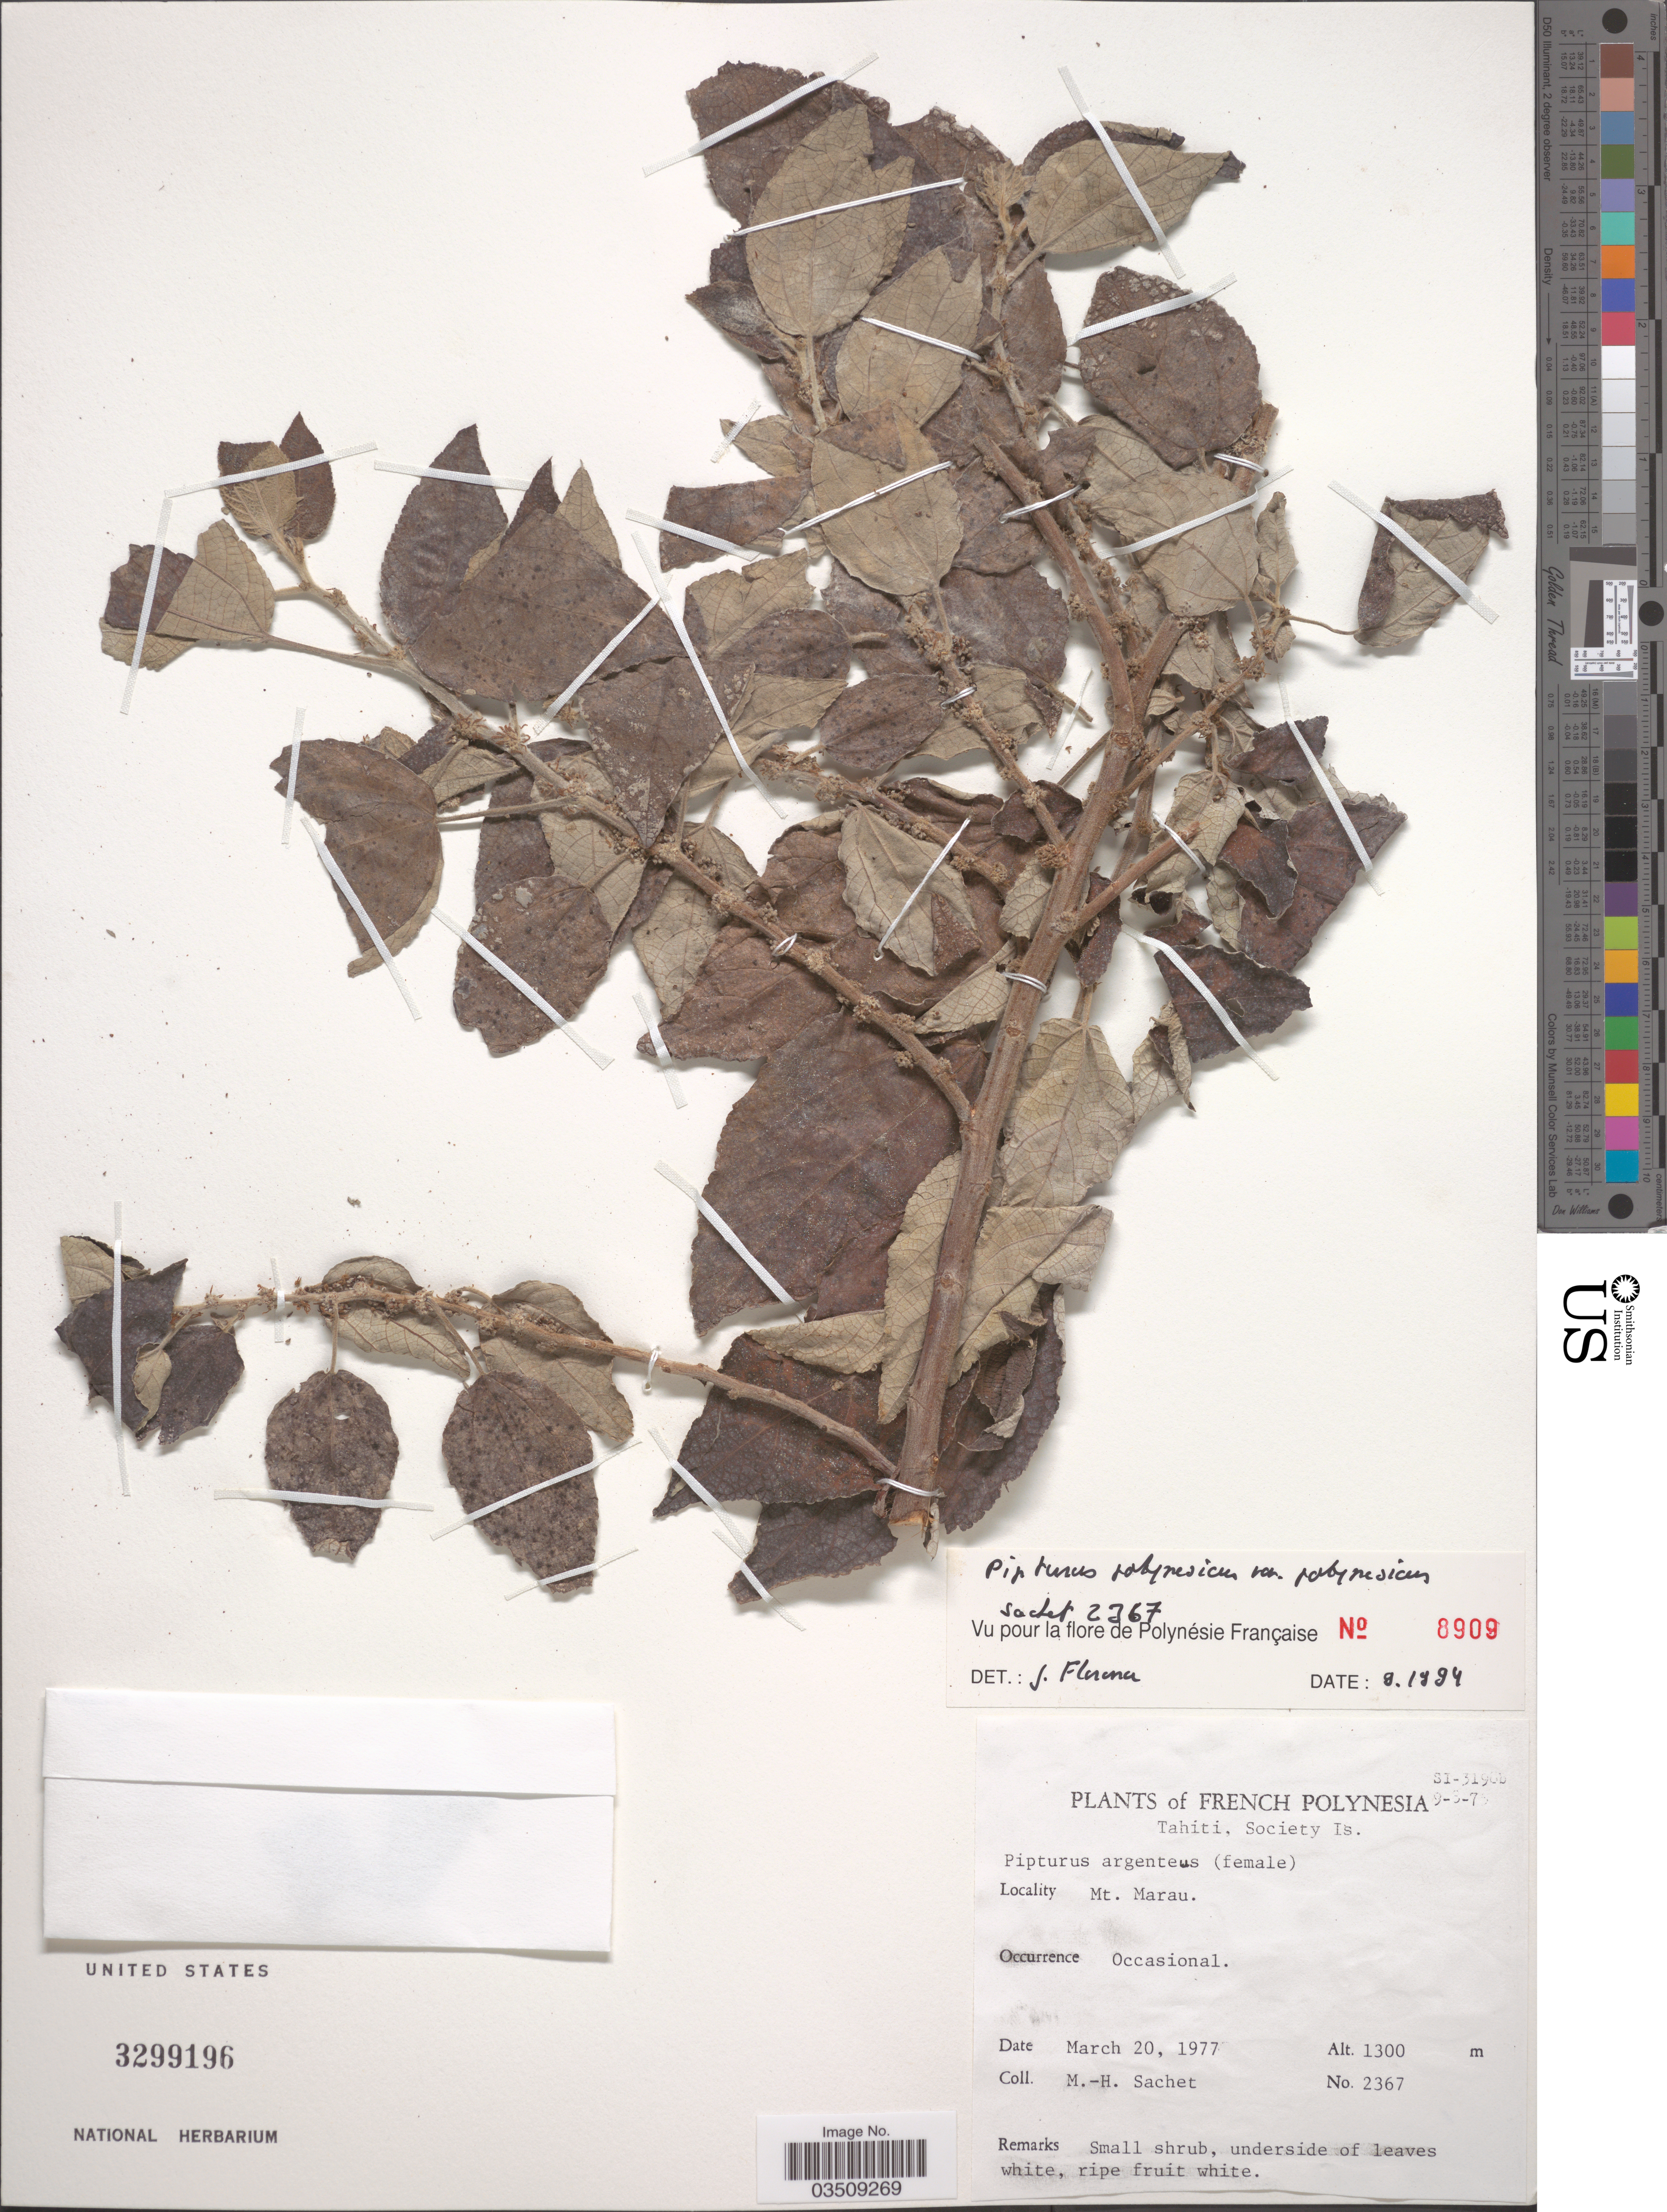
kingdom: Plantae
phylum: Tracheophyta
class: Magnoliopsida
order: Rosales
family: Urticaceae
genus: Pipturus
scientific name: Pipturus polynesicus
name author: Skottsb.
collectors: M.-H. Sachet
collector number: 2367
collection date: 1977-03-20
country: French Polynesia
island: Tahiti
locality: Tahiti, Society Is. Mt. Marau.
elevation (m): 1300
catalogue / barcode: US 3299196